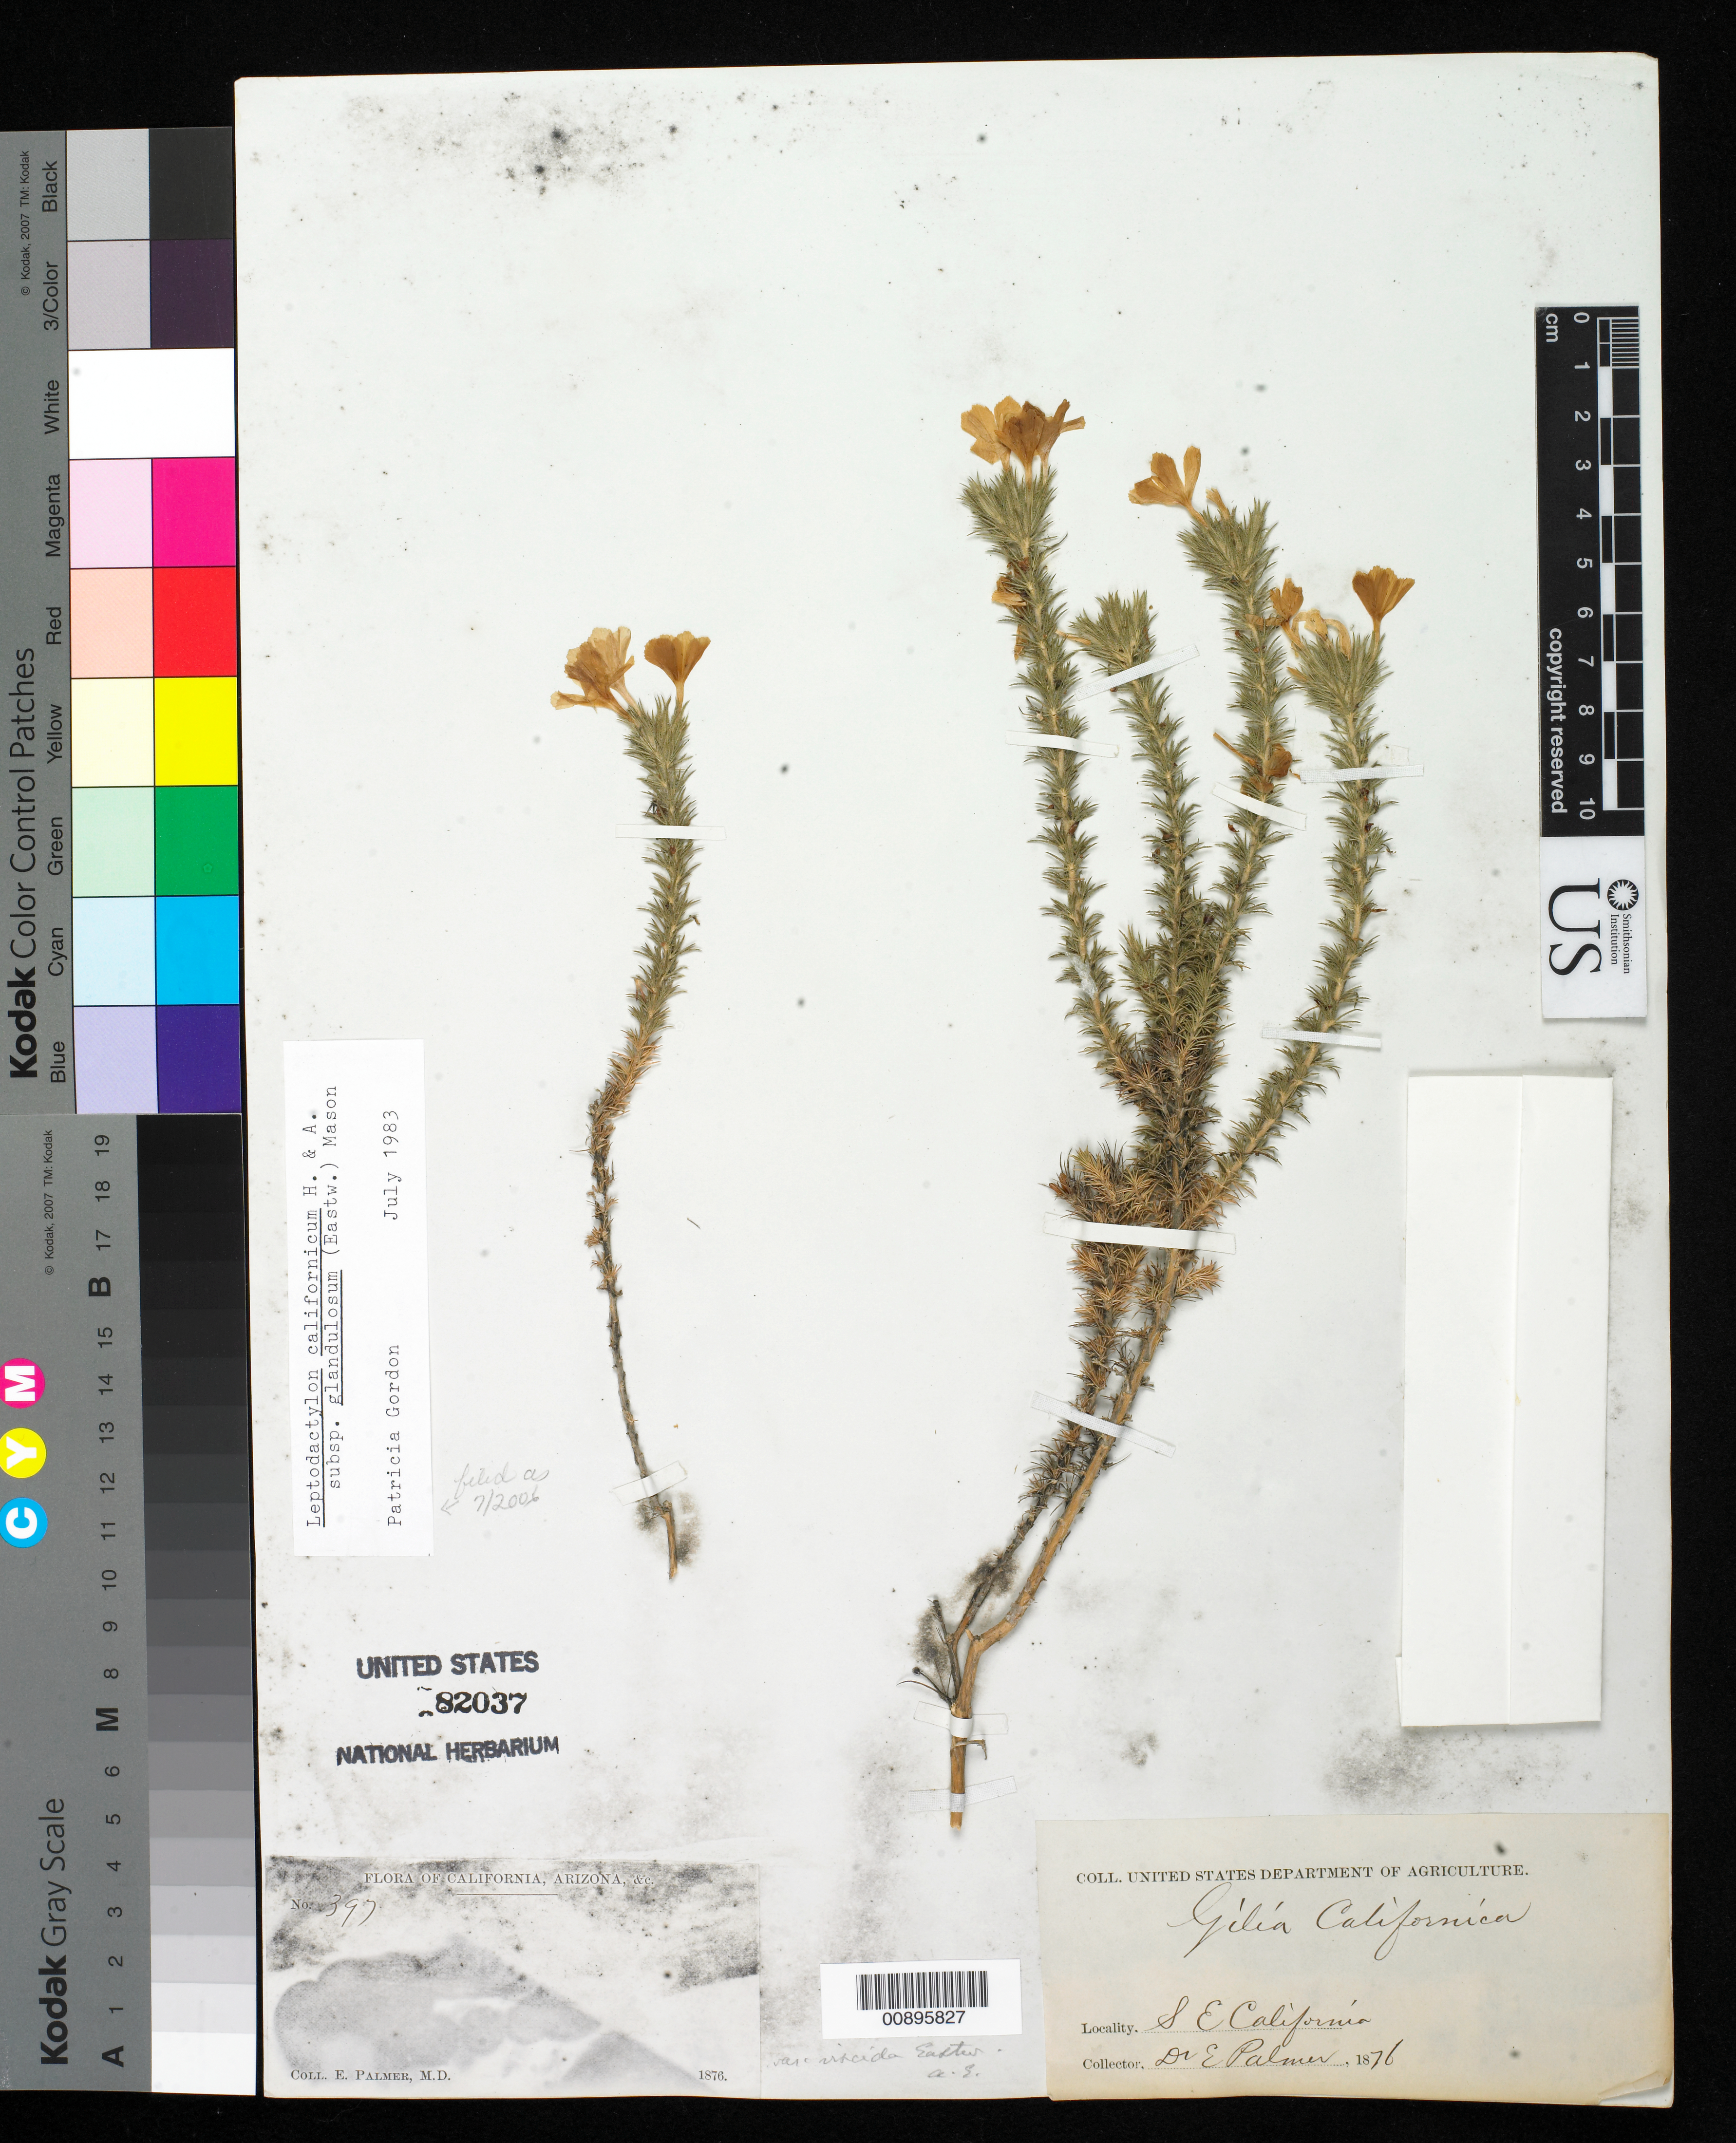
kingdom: Plantae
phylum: Tracheophyta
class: Magnoliopsida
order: Ericales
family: Polemoniaceae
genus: Linanthus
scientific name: Linanthus californicus subsp. glandulosus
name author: (Eastw.) J.M. Porter & R. Patt.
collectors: E. Palmer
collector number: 397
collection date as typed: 1876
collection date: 1876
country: United States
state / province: California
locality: SE California.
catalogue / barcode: US 82037